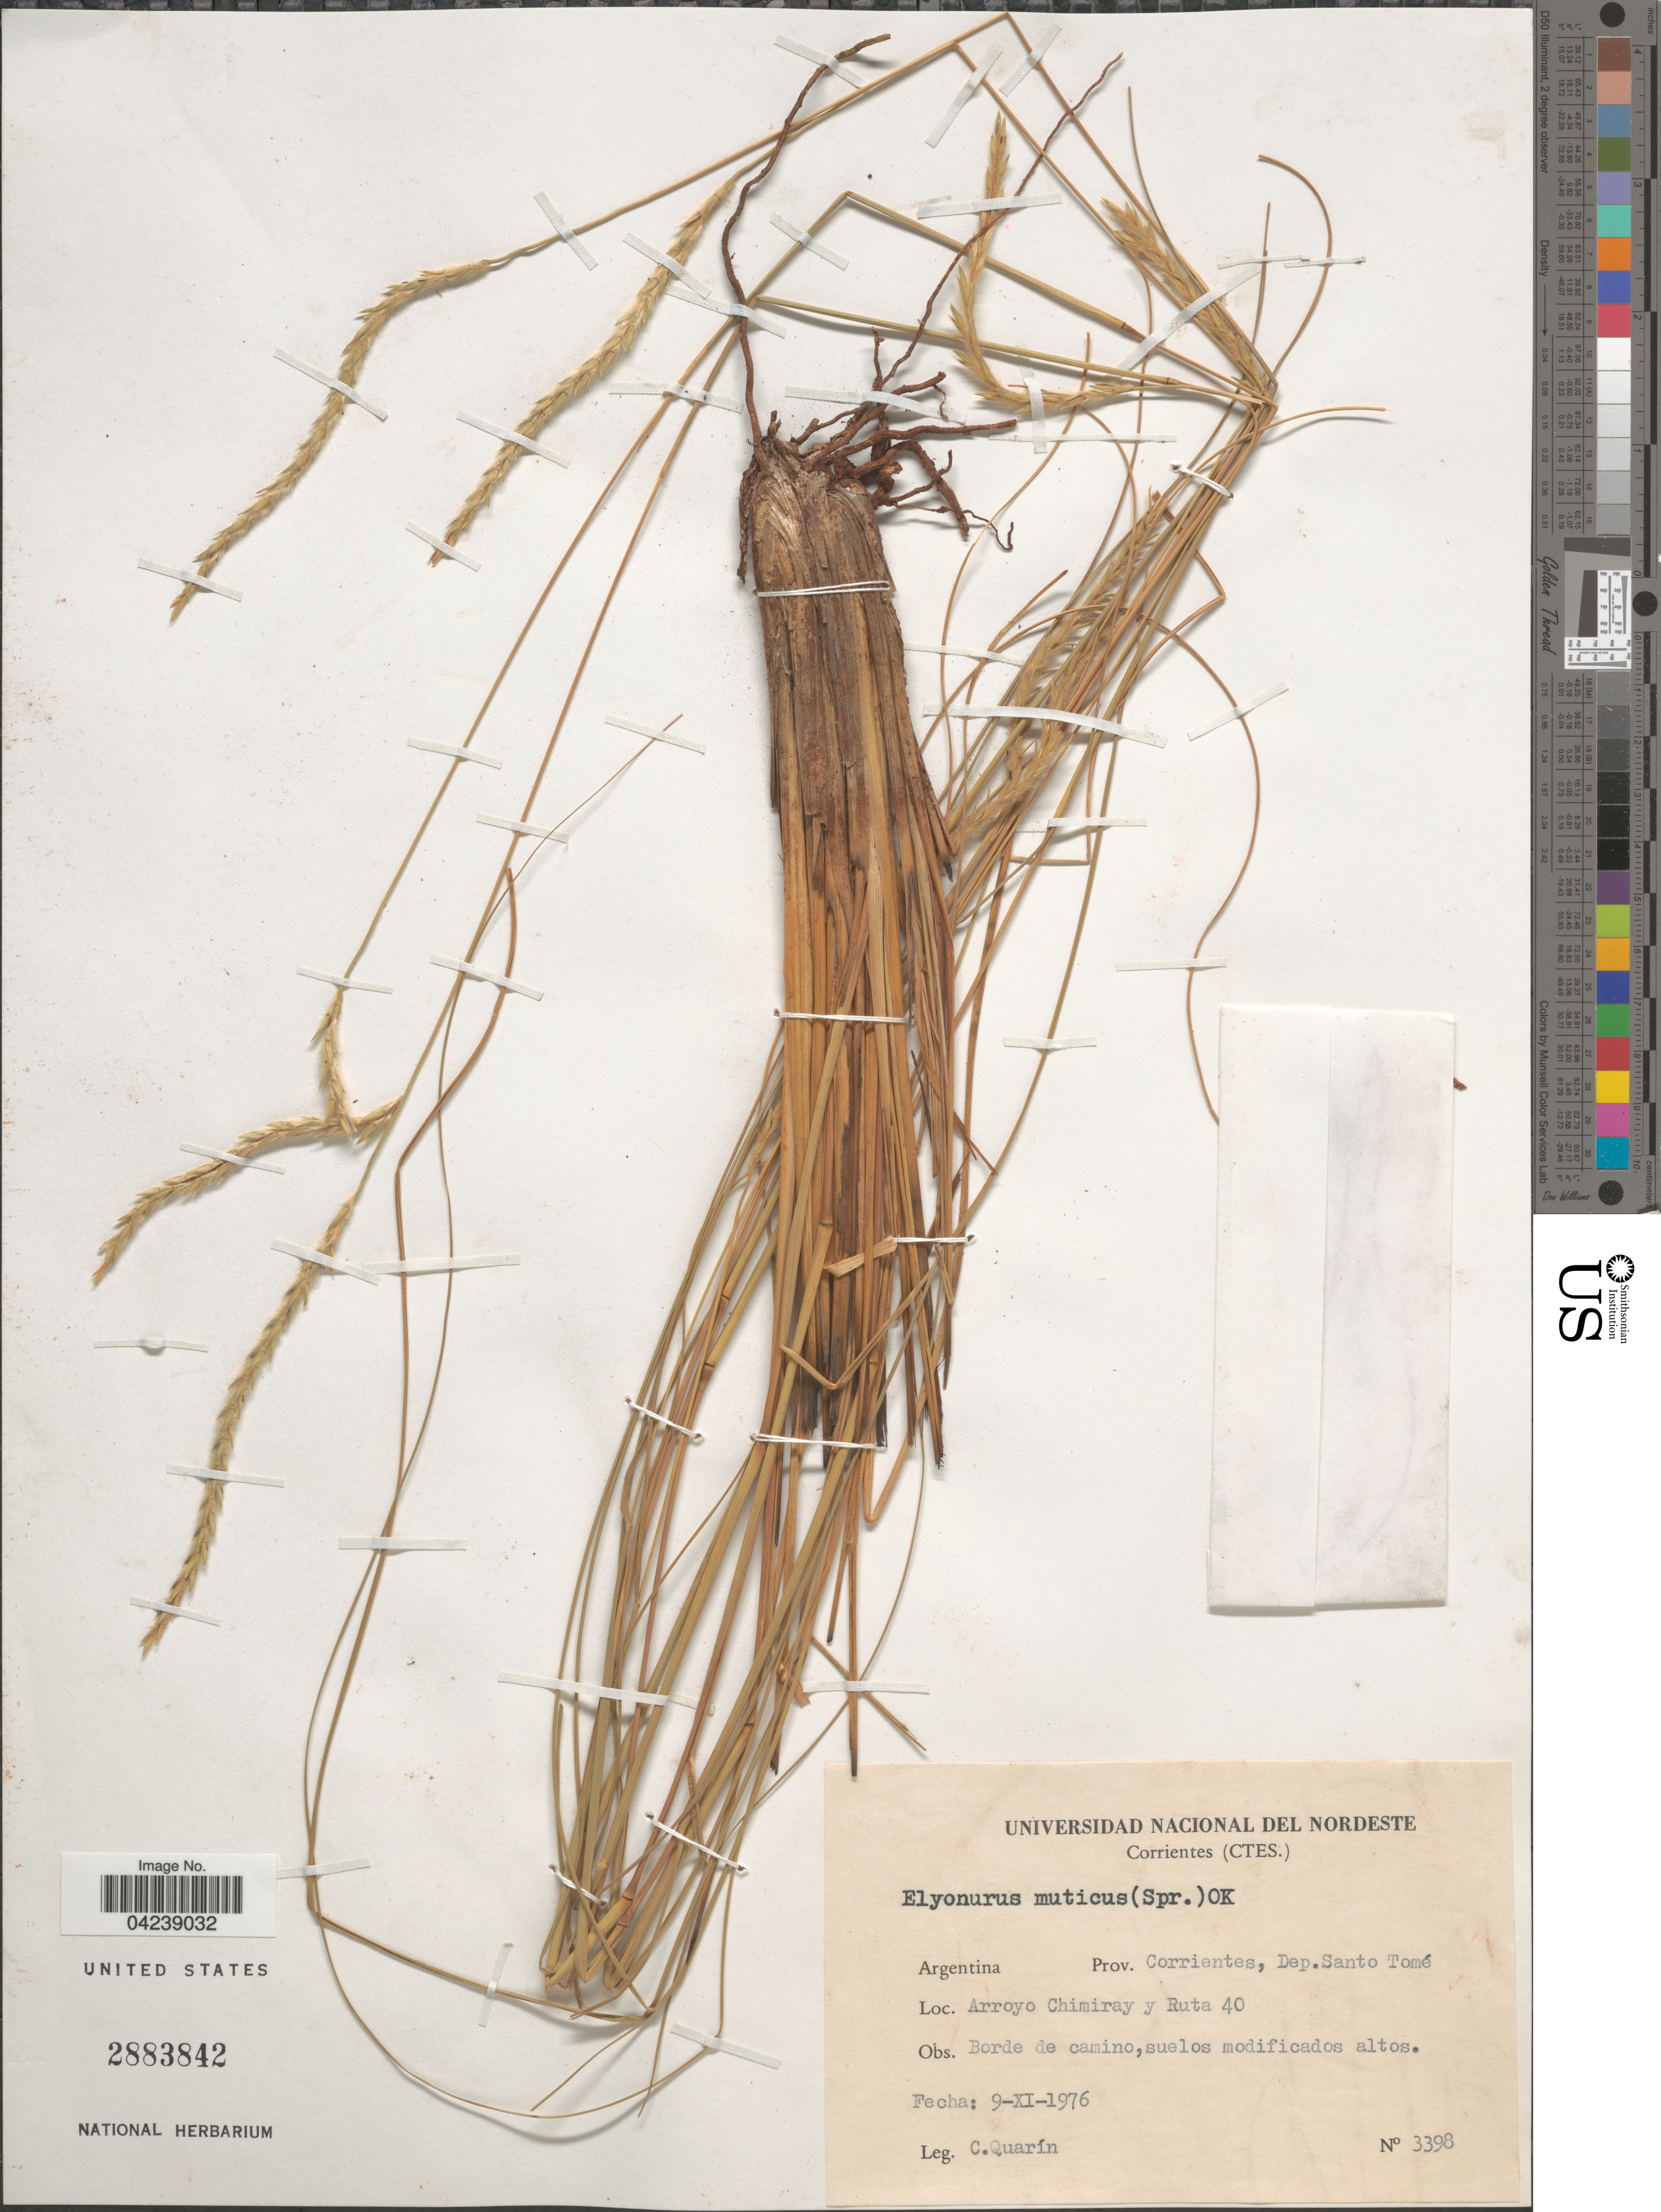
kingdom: Plantae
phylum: Tracheophyta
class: Liliopsida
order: Poales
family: Poaceae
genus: Elionurus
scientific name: Elionurus muticus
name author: (Spreng.) Kuntze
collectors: C. Quarín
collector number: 3398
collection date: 1976-11-09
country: Argentina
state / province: Corrientes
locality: Dep. Santo Tomé. Arroyo Chimiray y Ruta 40.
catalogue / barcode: US 2883842